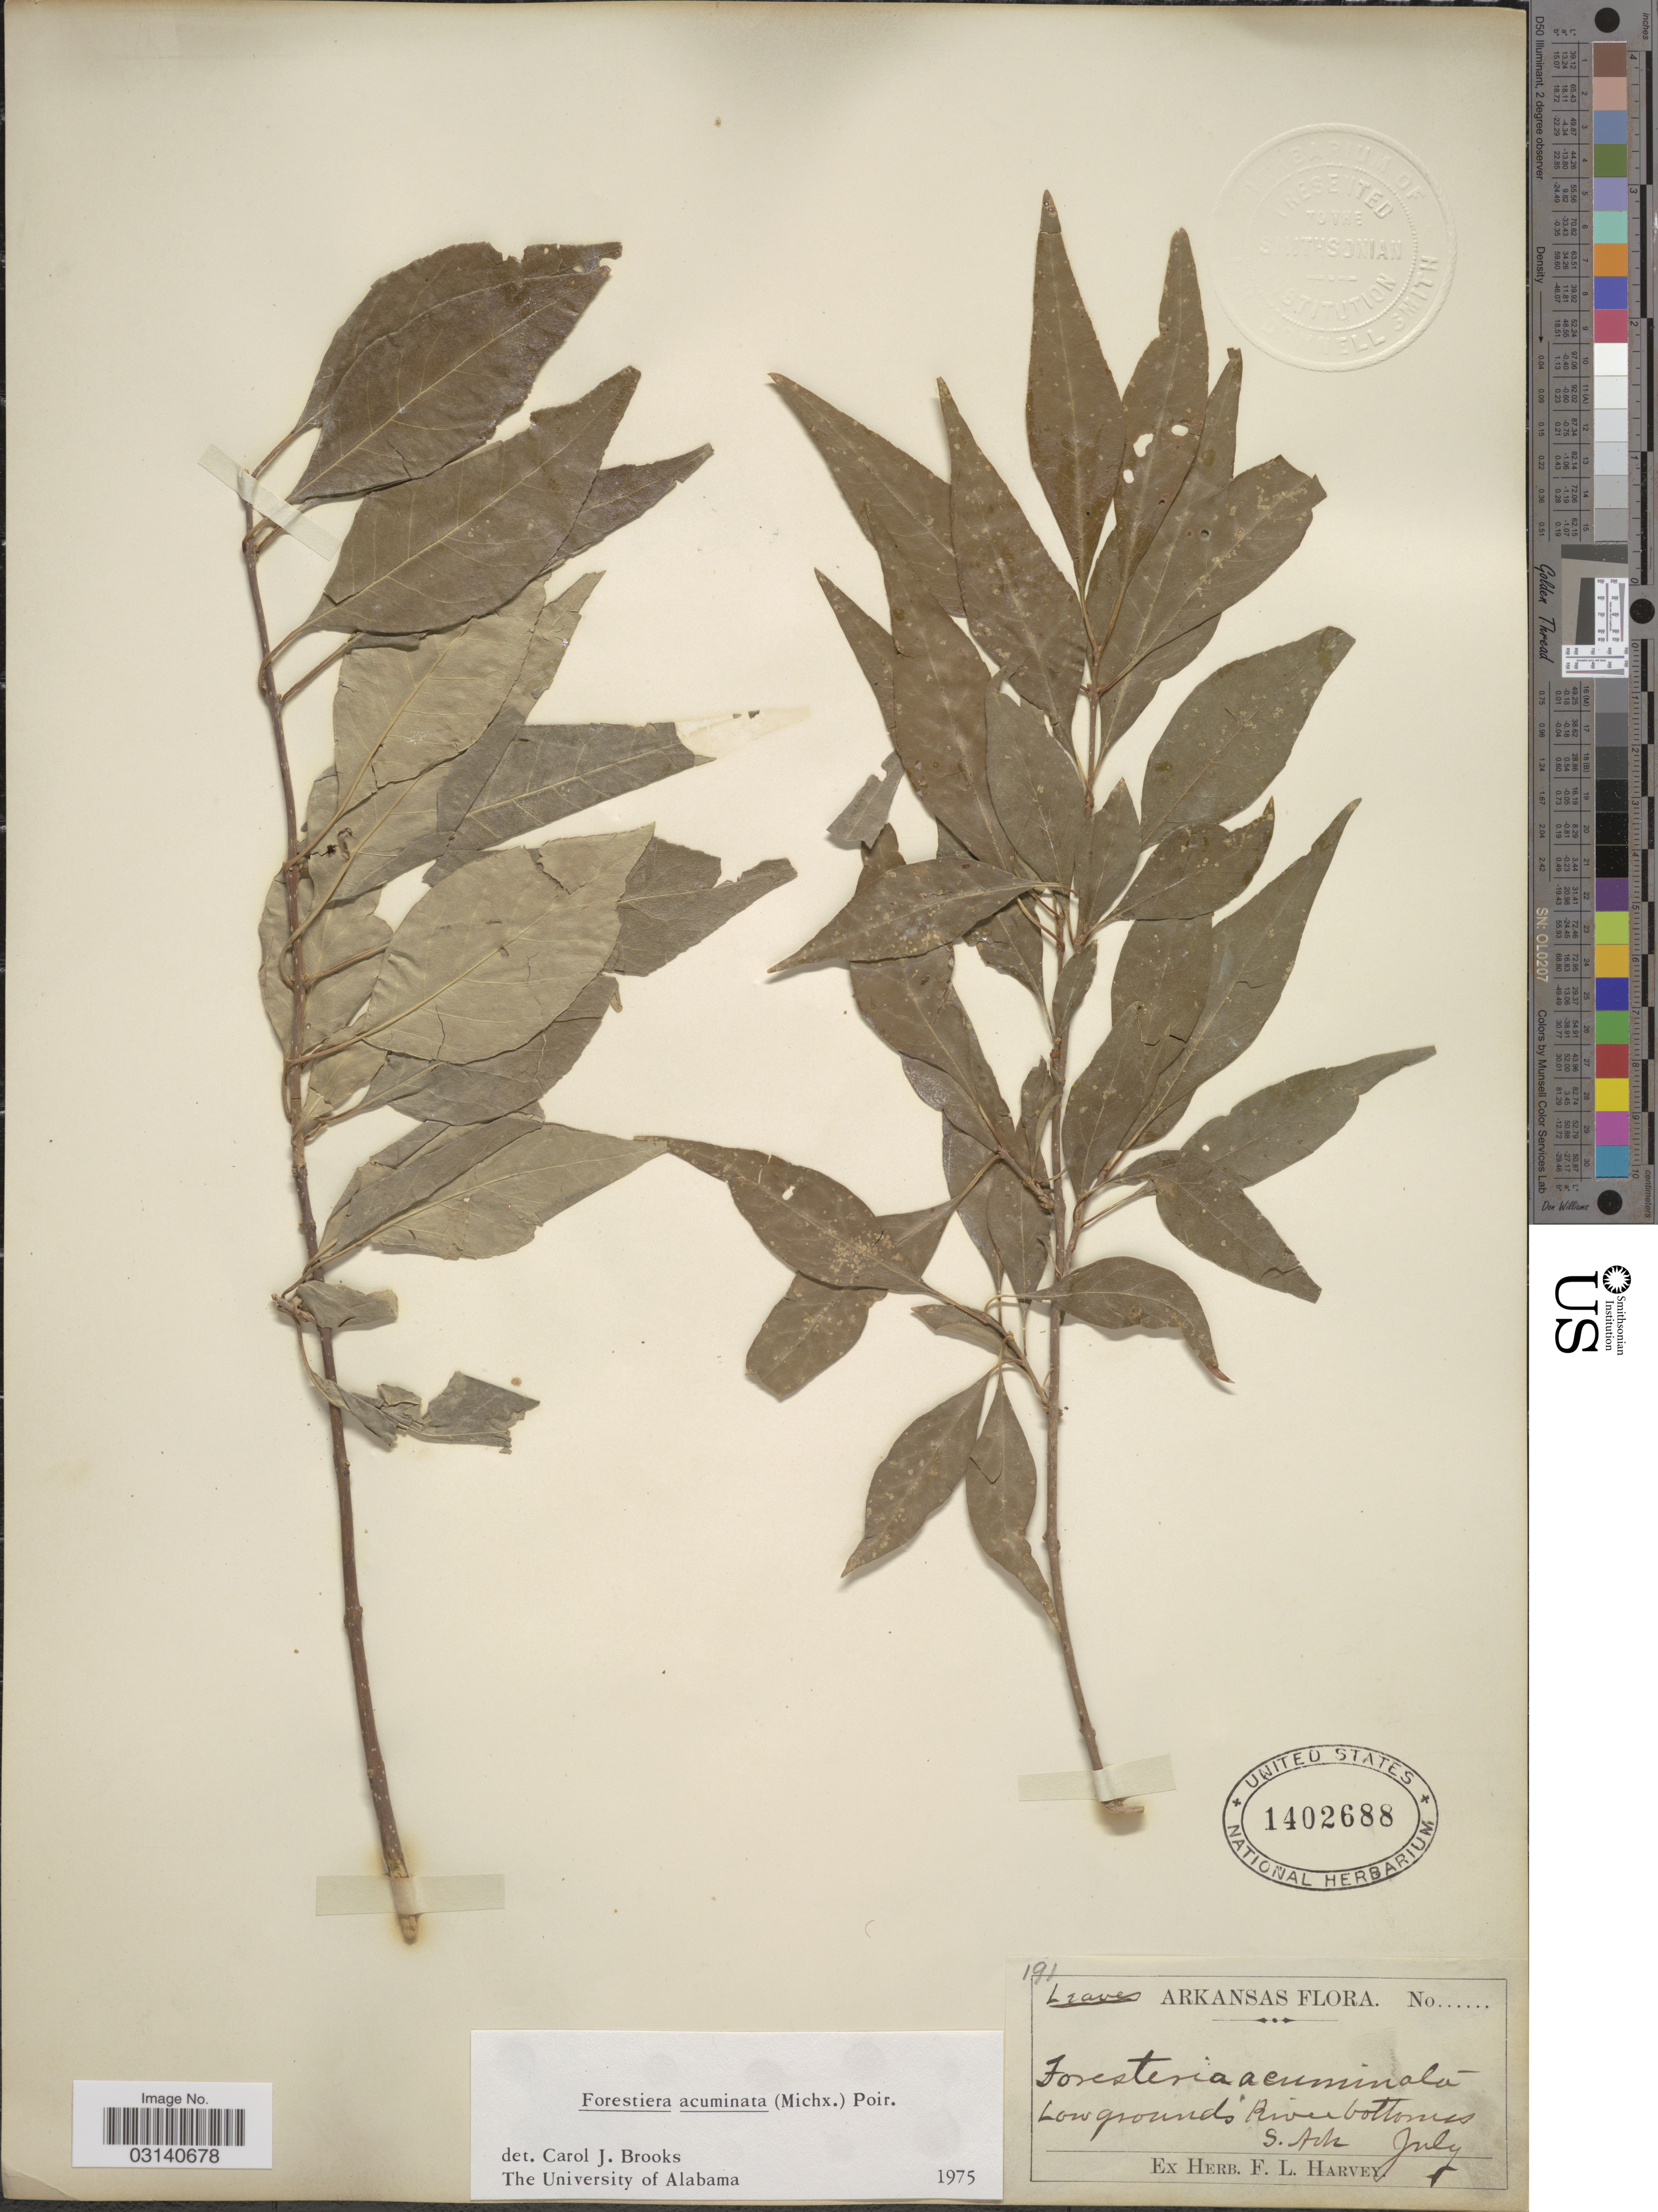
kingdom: Plantae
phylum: Tracheophyta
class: Magnoliopsida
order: Lamiales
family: Oleaceae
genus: Forestiera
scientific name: Forestiera acuminata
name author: (Michx.) Poir.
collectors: ex herb. F. L. Harvey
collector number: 191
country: United States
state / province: Arkansas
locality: Low grounds, Rivers bottoms, S. Ark.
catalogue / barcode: US 1402688